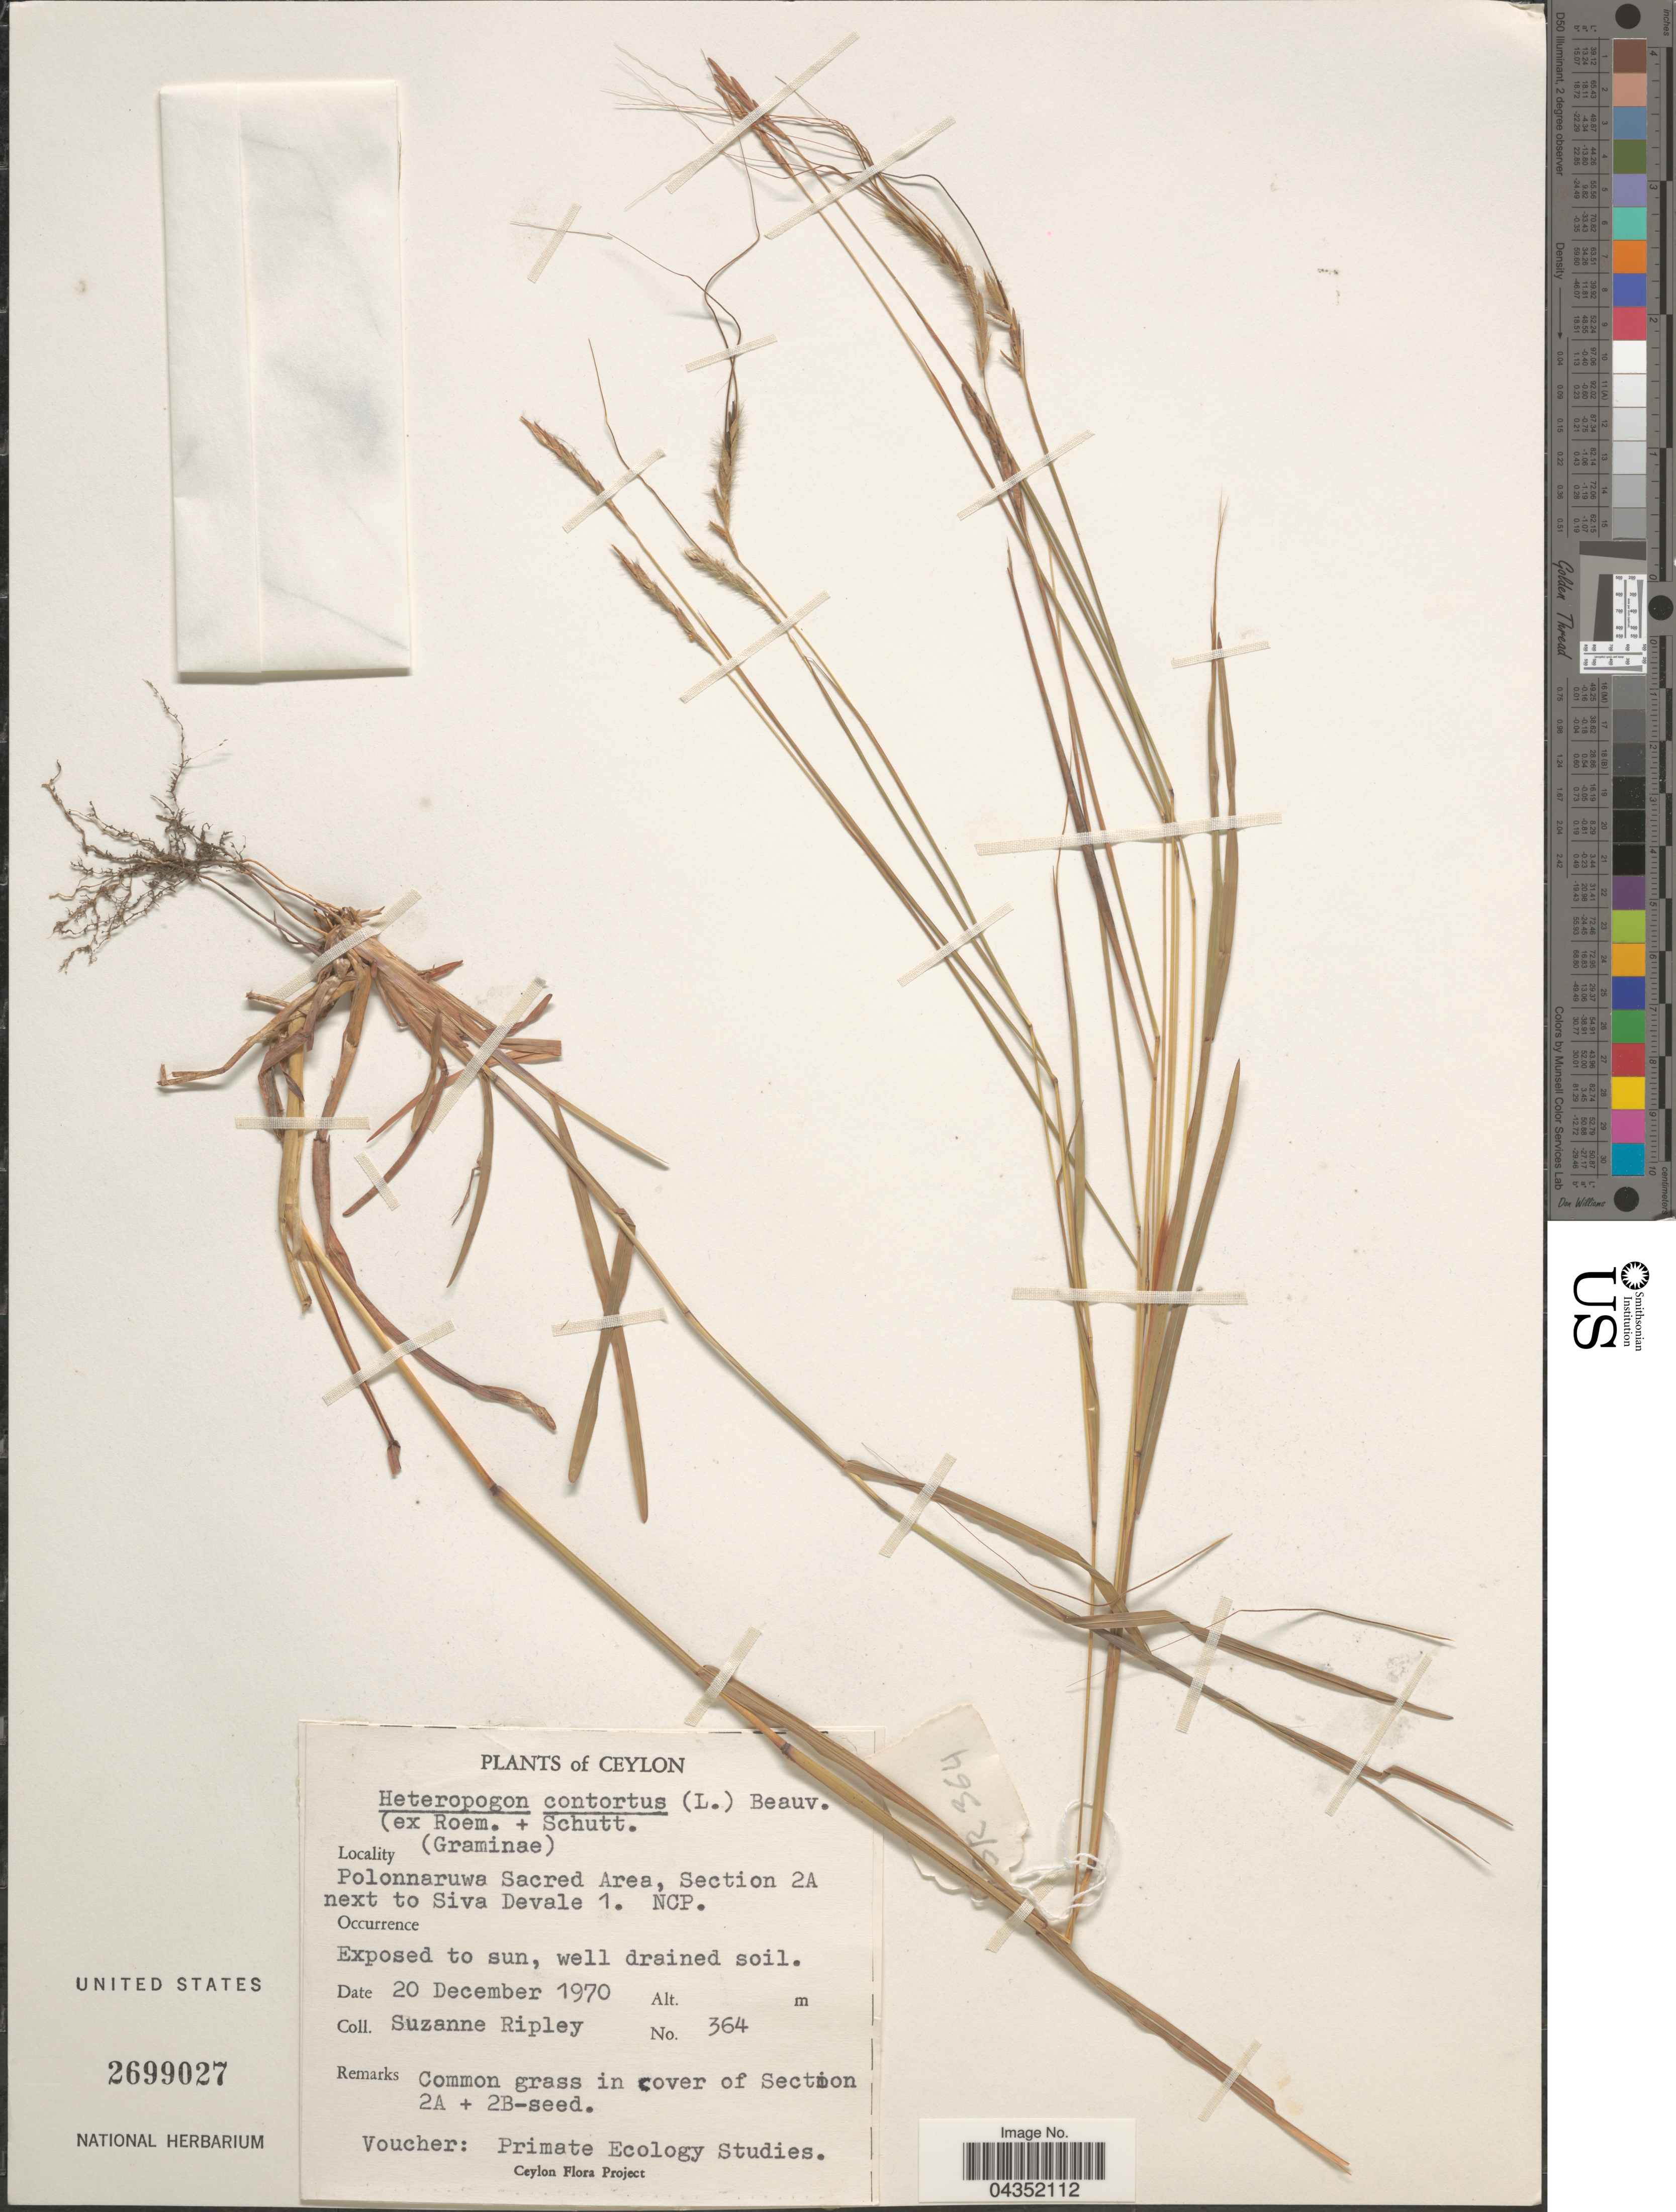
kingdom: Plantae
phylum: Tracheophyta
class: Liliopsida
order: Poales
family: Poaceae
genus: Heteropogon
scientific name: Heteropogon contortus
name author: (L.) P. Beauv. ex Roem. & Schult.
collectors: S. Ripley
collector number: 364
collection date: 1970-12-20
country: Sri Lanka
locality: Ceylon. Polonnaruwa Sacred Area, Section 2A next to Siva Devale 1. NCP.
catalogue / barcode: US 2699027